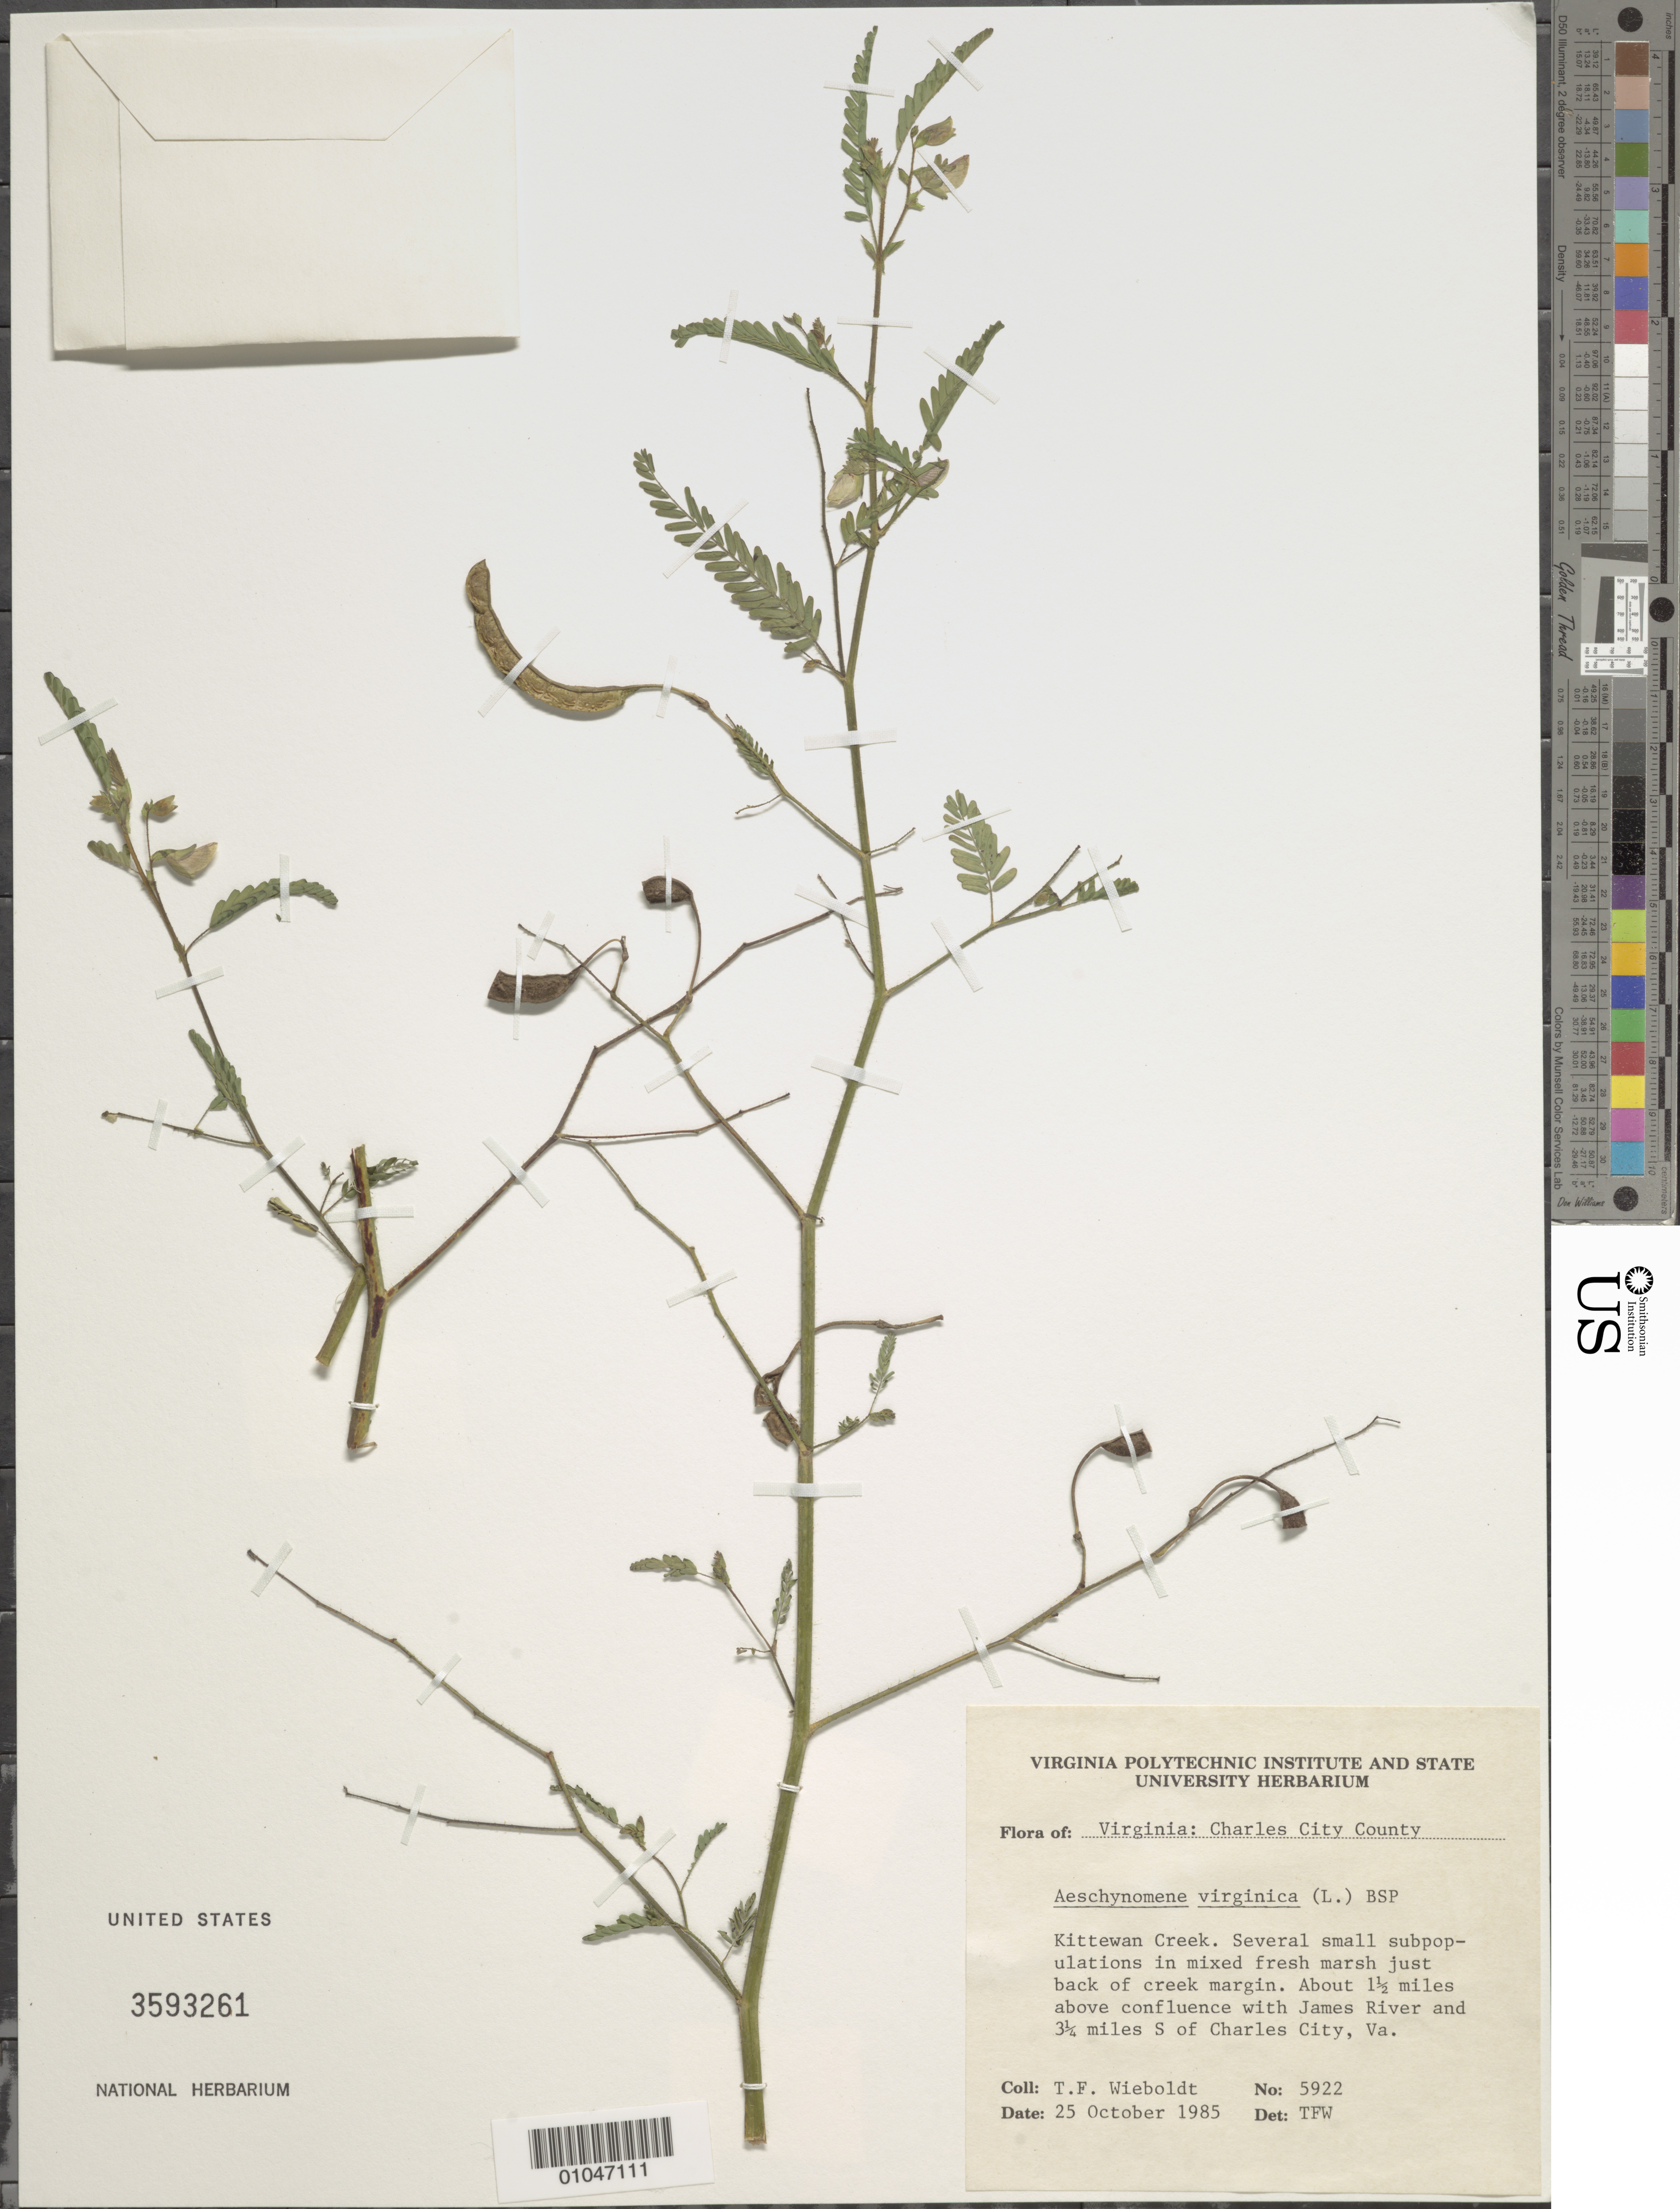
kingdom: Plantae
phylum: Tracheophyta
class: Magnoliopsida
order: Fabales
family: Fabaceae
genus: Aeschynomene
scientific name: Aeschynomene virginica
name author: (L.) Britton, Stearns & Poggenb.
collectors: T. Wieboldt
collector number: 5922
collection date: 1985-10-25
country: United States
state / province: Virginia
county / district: Charles City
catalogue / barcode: US 3593261